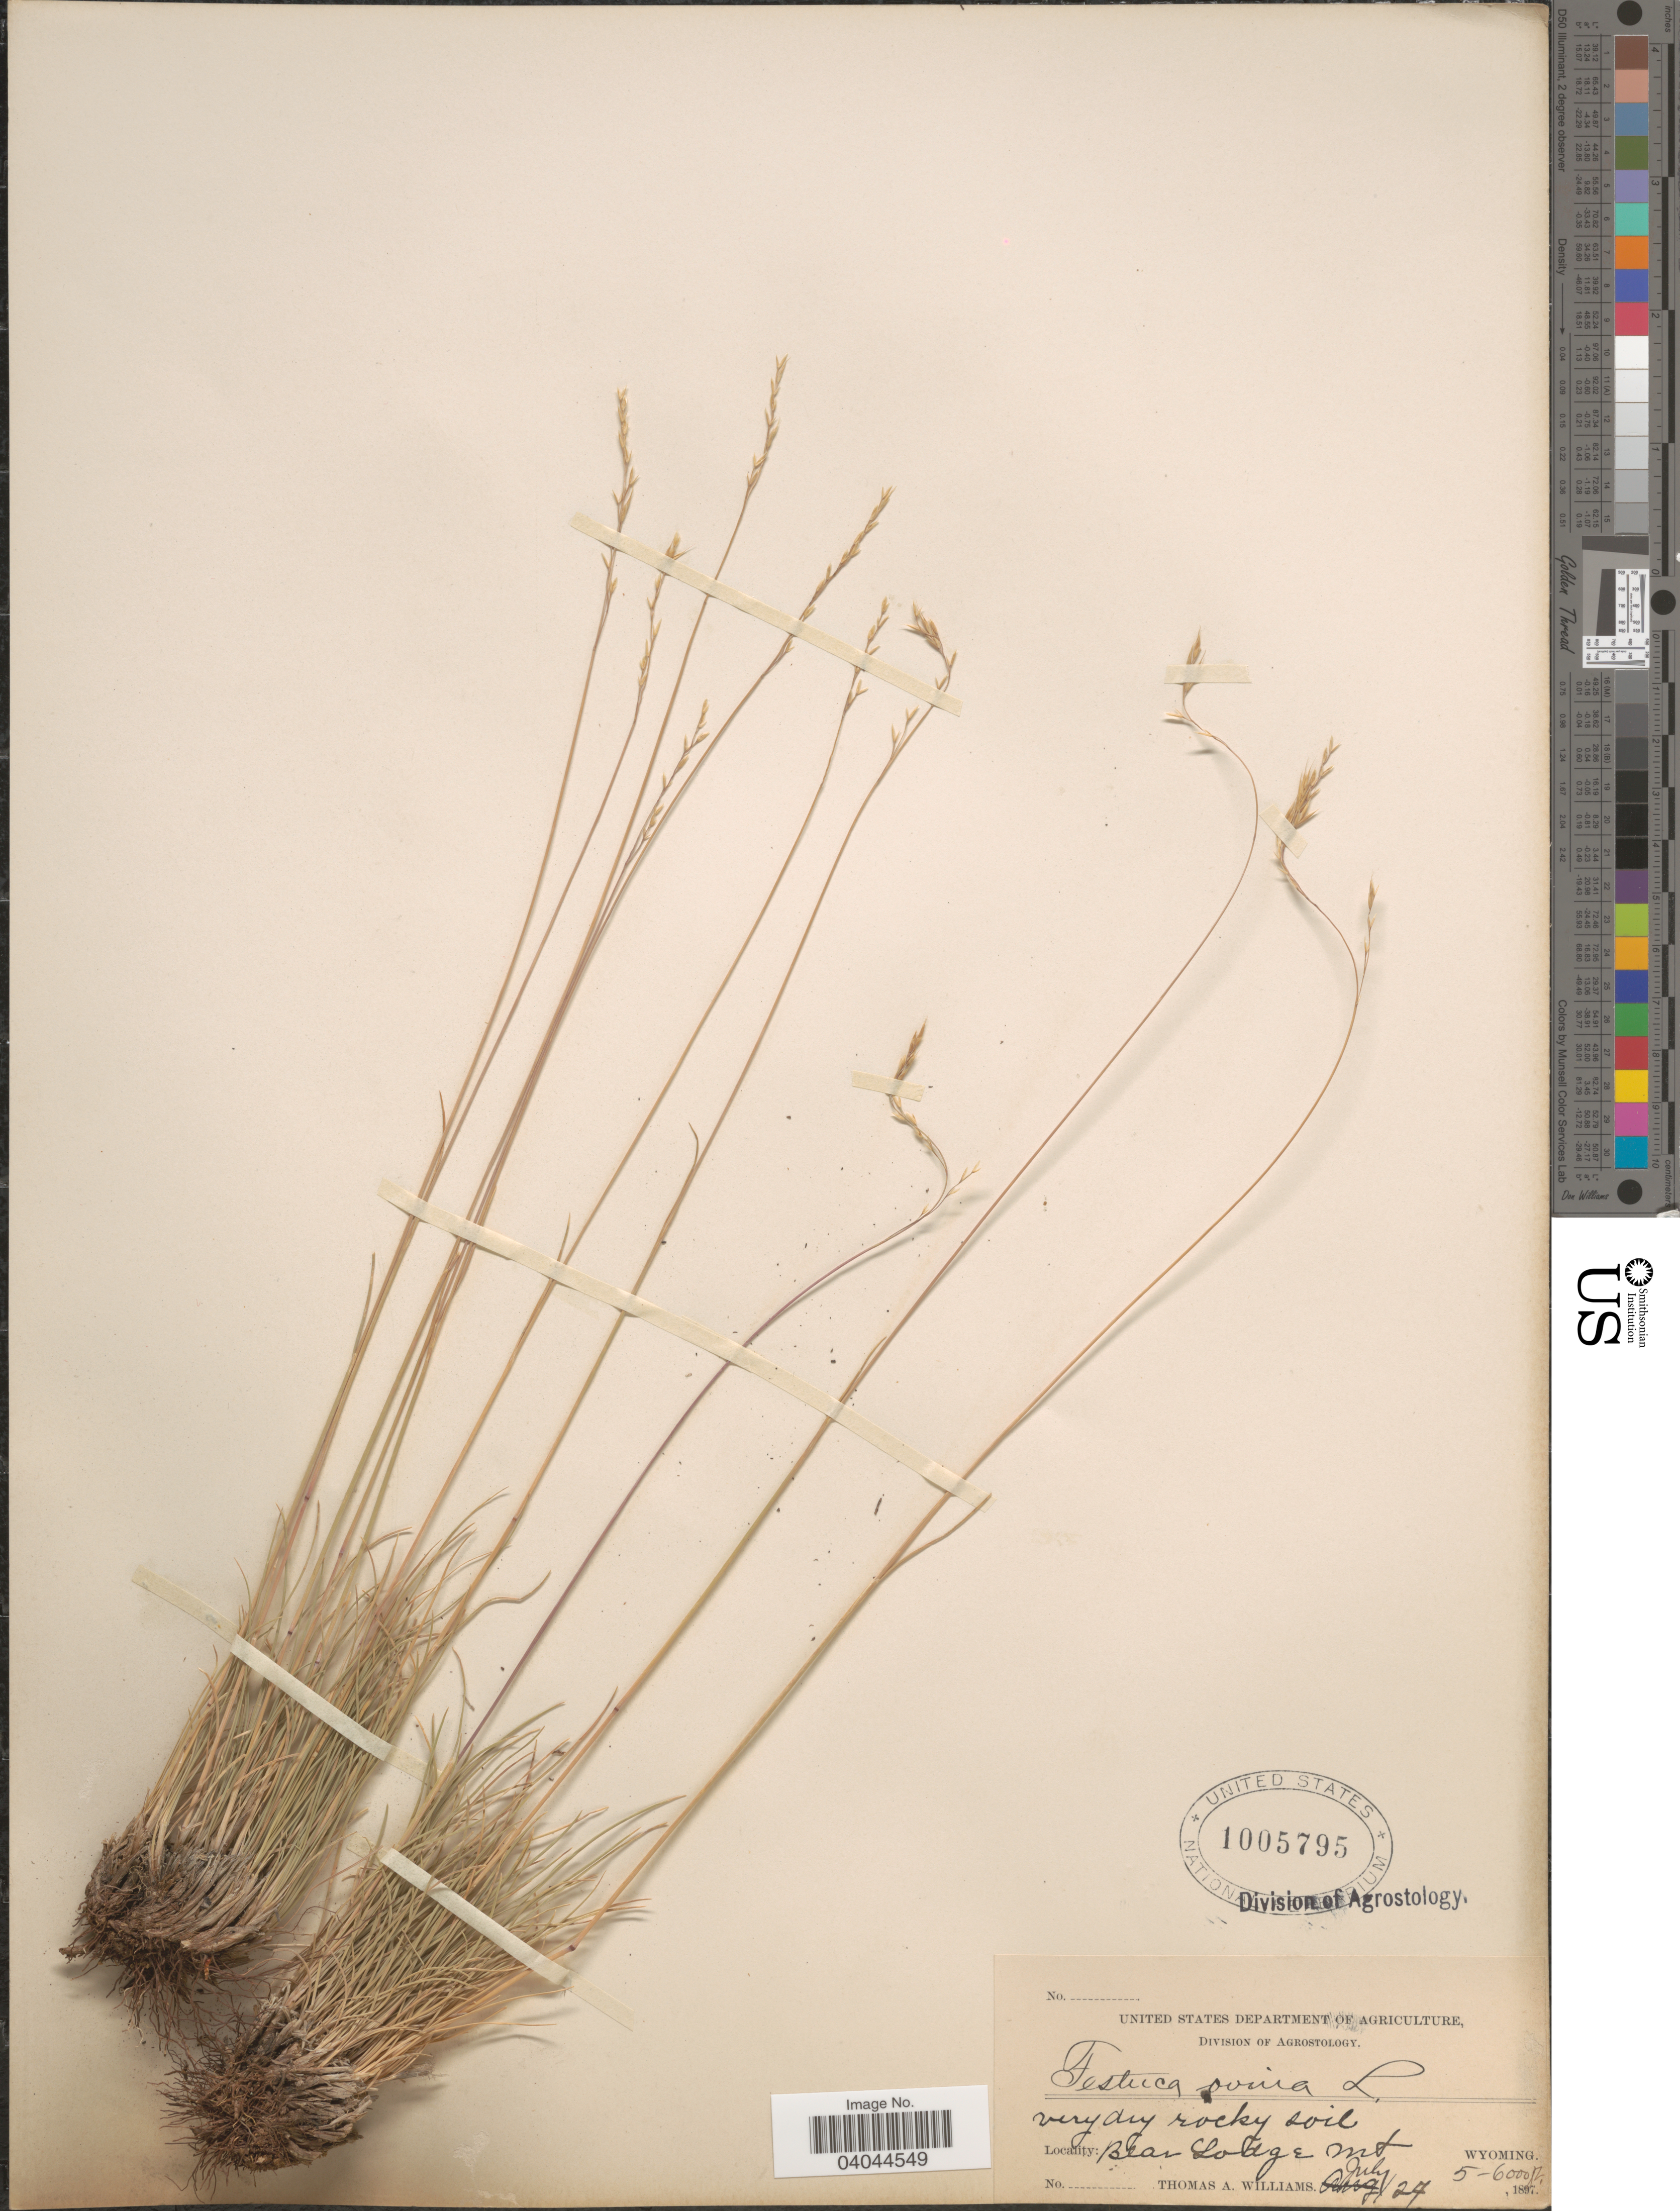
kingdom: Plantae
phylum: Tracheophyta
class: Liliopsida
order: Poales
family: Poaceae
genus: Festuca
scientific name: Festuca ovina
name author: L.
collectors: T. A. Williams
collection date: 1897-07-27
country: United States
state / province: Wyoming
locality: Bear Lodge Mt.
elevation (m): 1524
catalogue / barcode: US 1005795